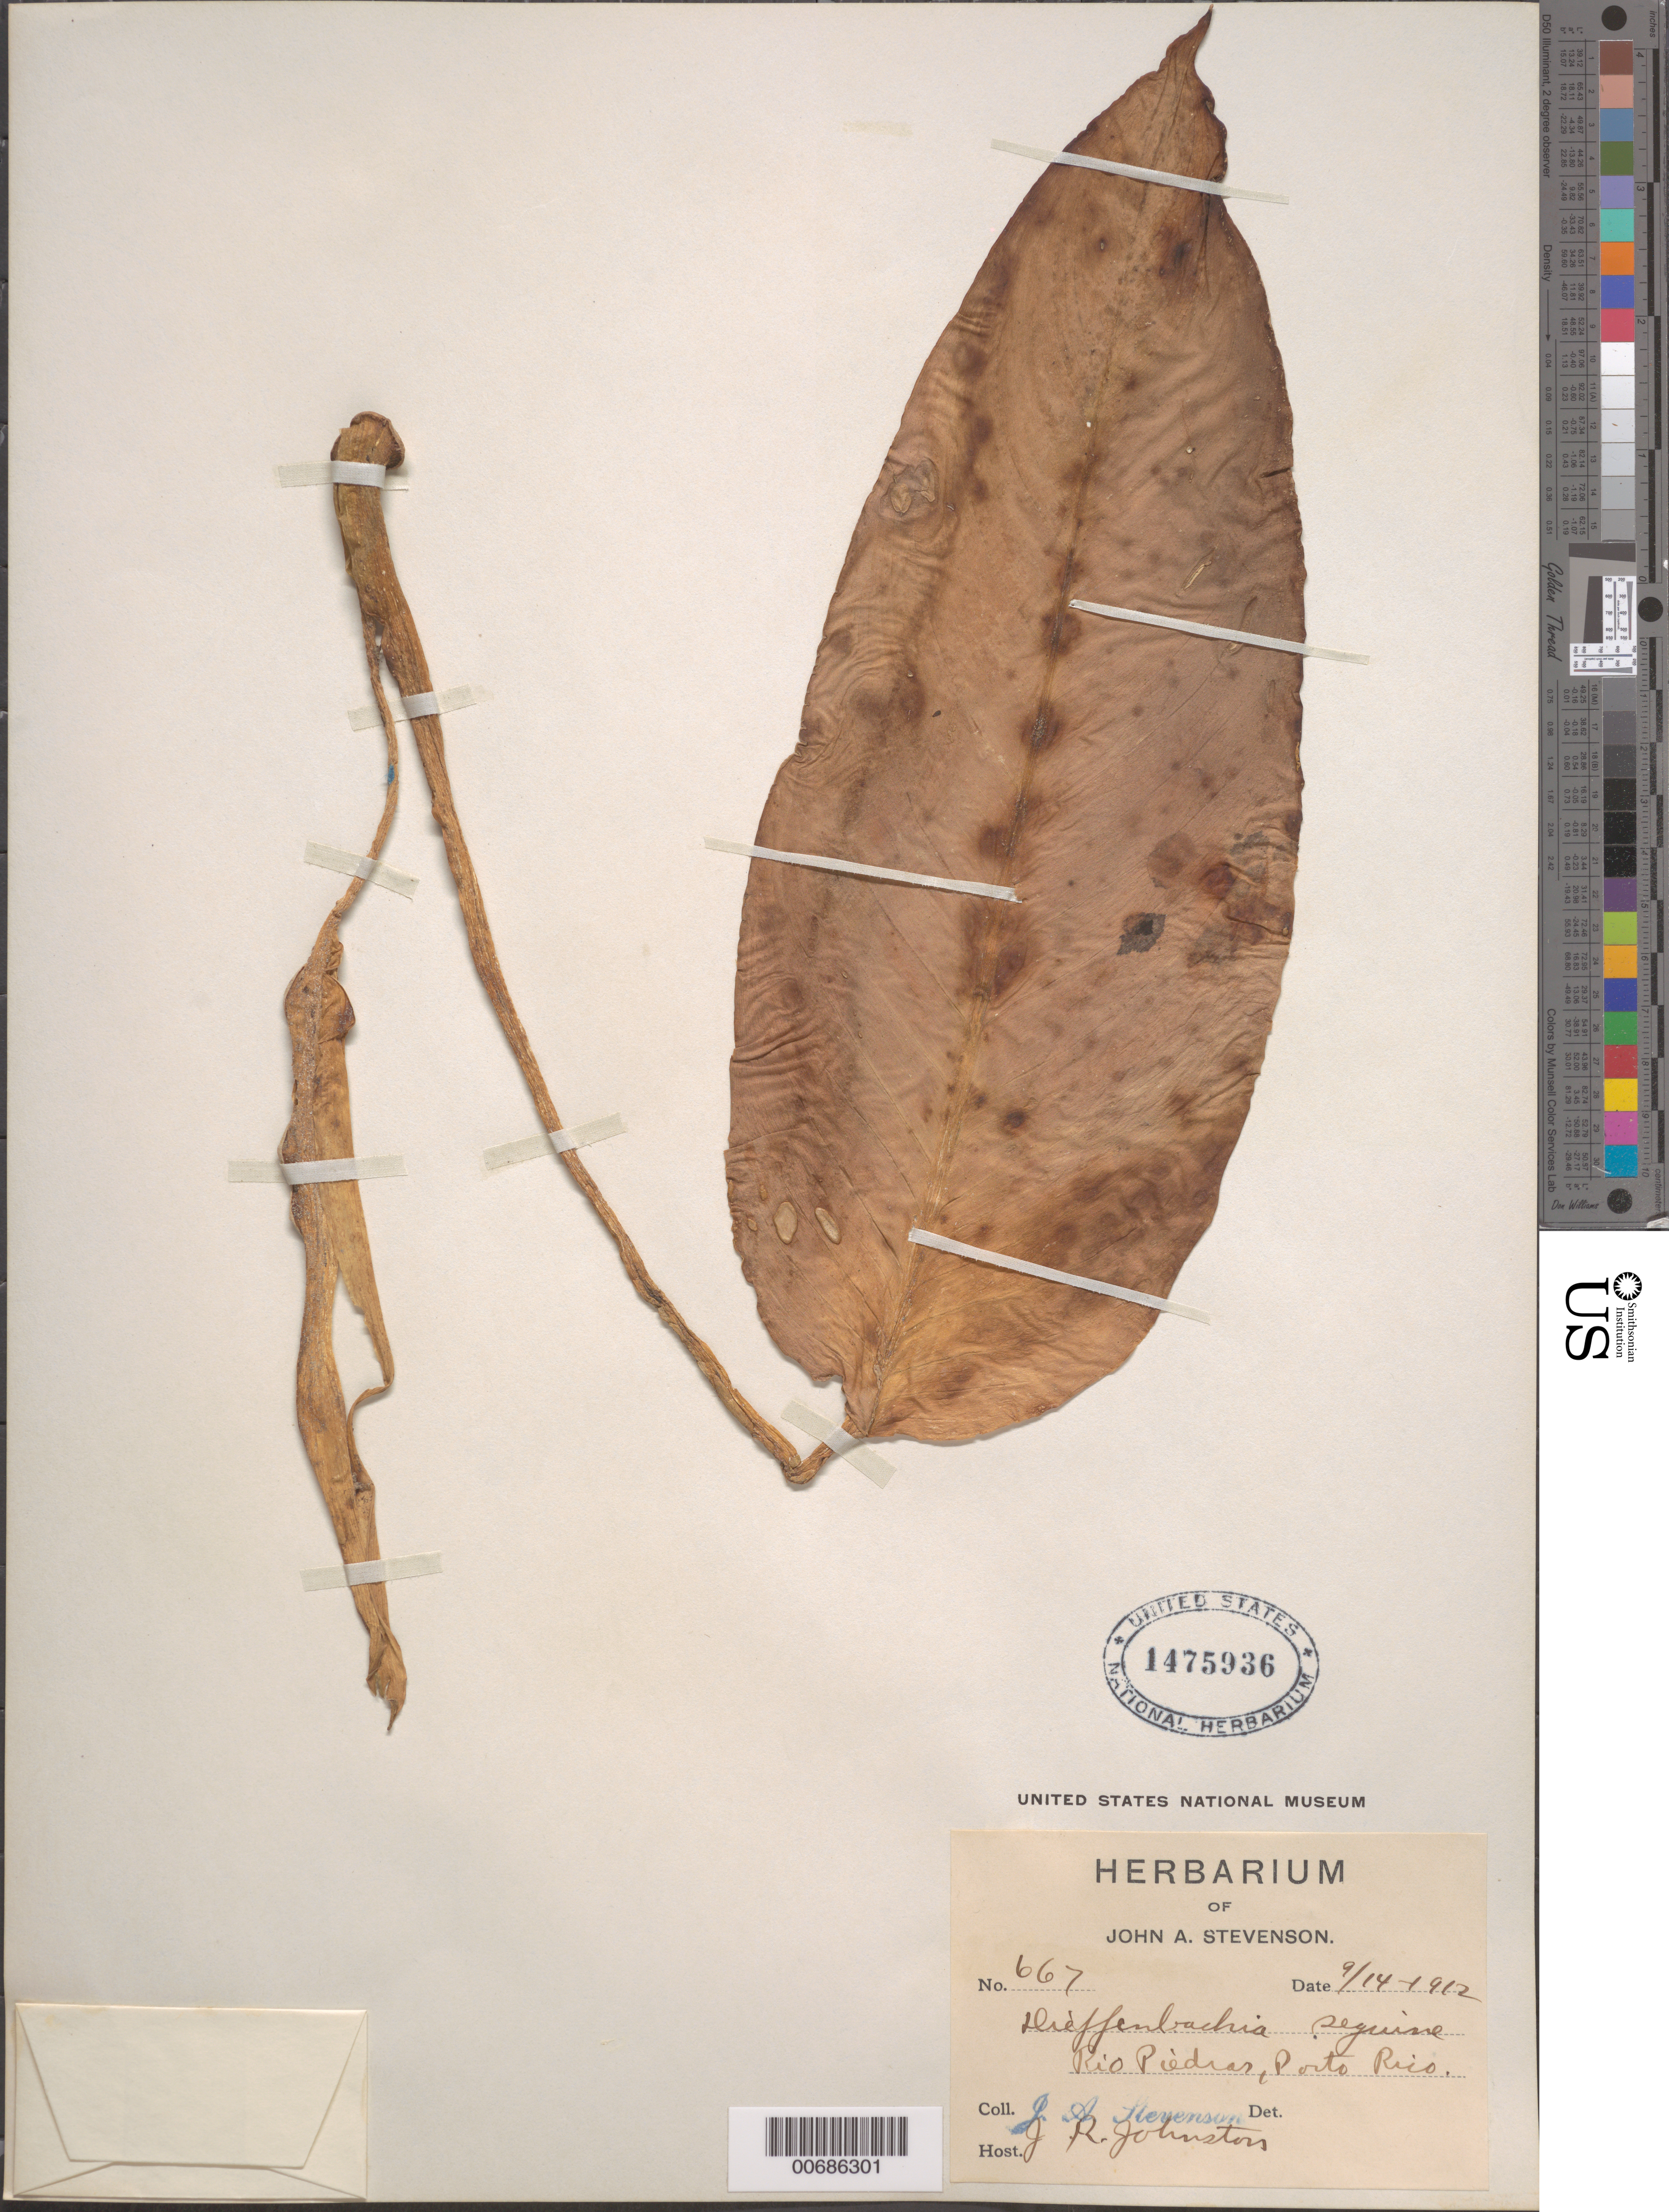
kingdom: Plantae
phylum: Tracheophyta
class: Liliopsida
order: Alismatales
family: Araceae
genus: Dieffenbachia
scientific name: Dieffenbachia seguine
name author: (Jacq.) Schott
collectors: J. Stevenson & J. Johnston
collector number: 667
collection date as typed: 14 Sep 1912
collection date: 1912-09-14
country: Puerto Rico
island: Greater Antilles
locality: Rio Piediar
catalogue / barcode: US 1475936